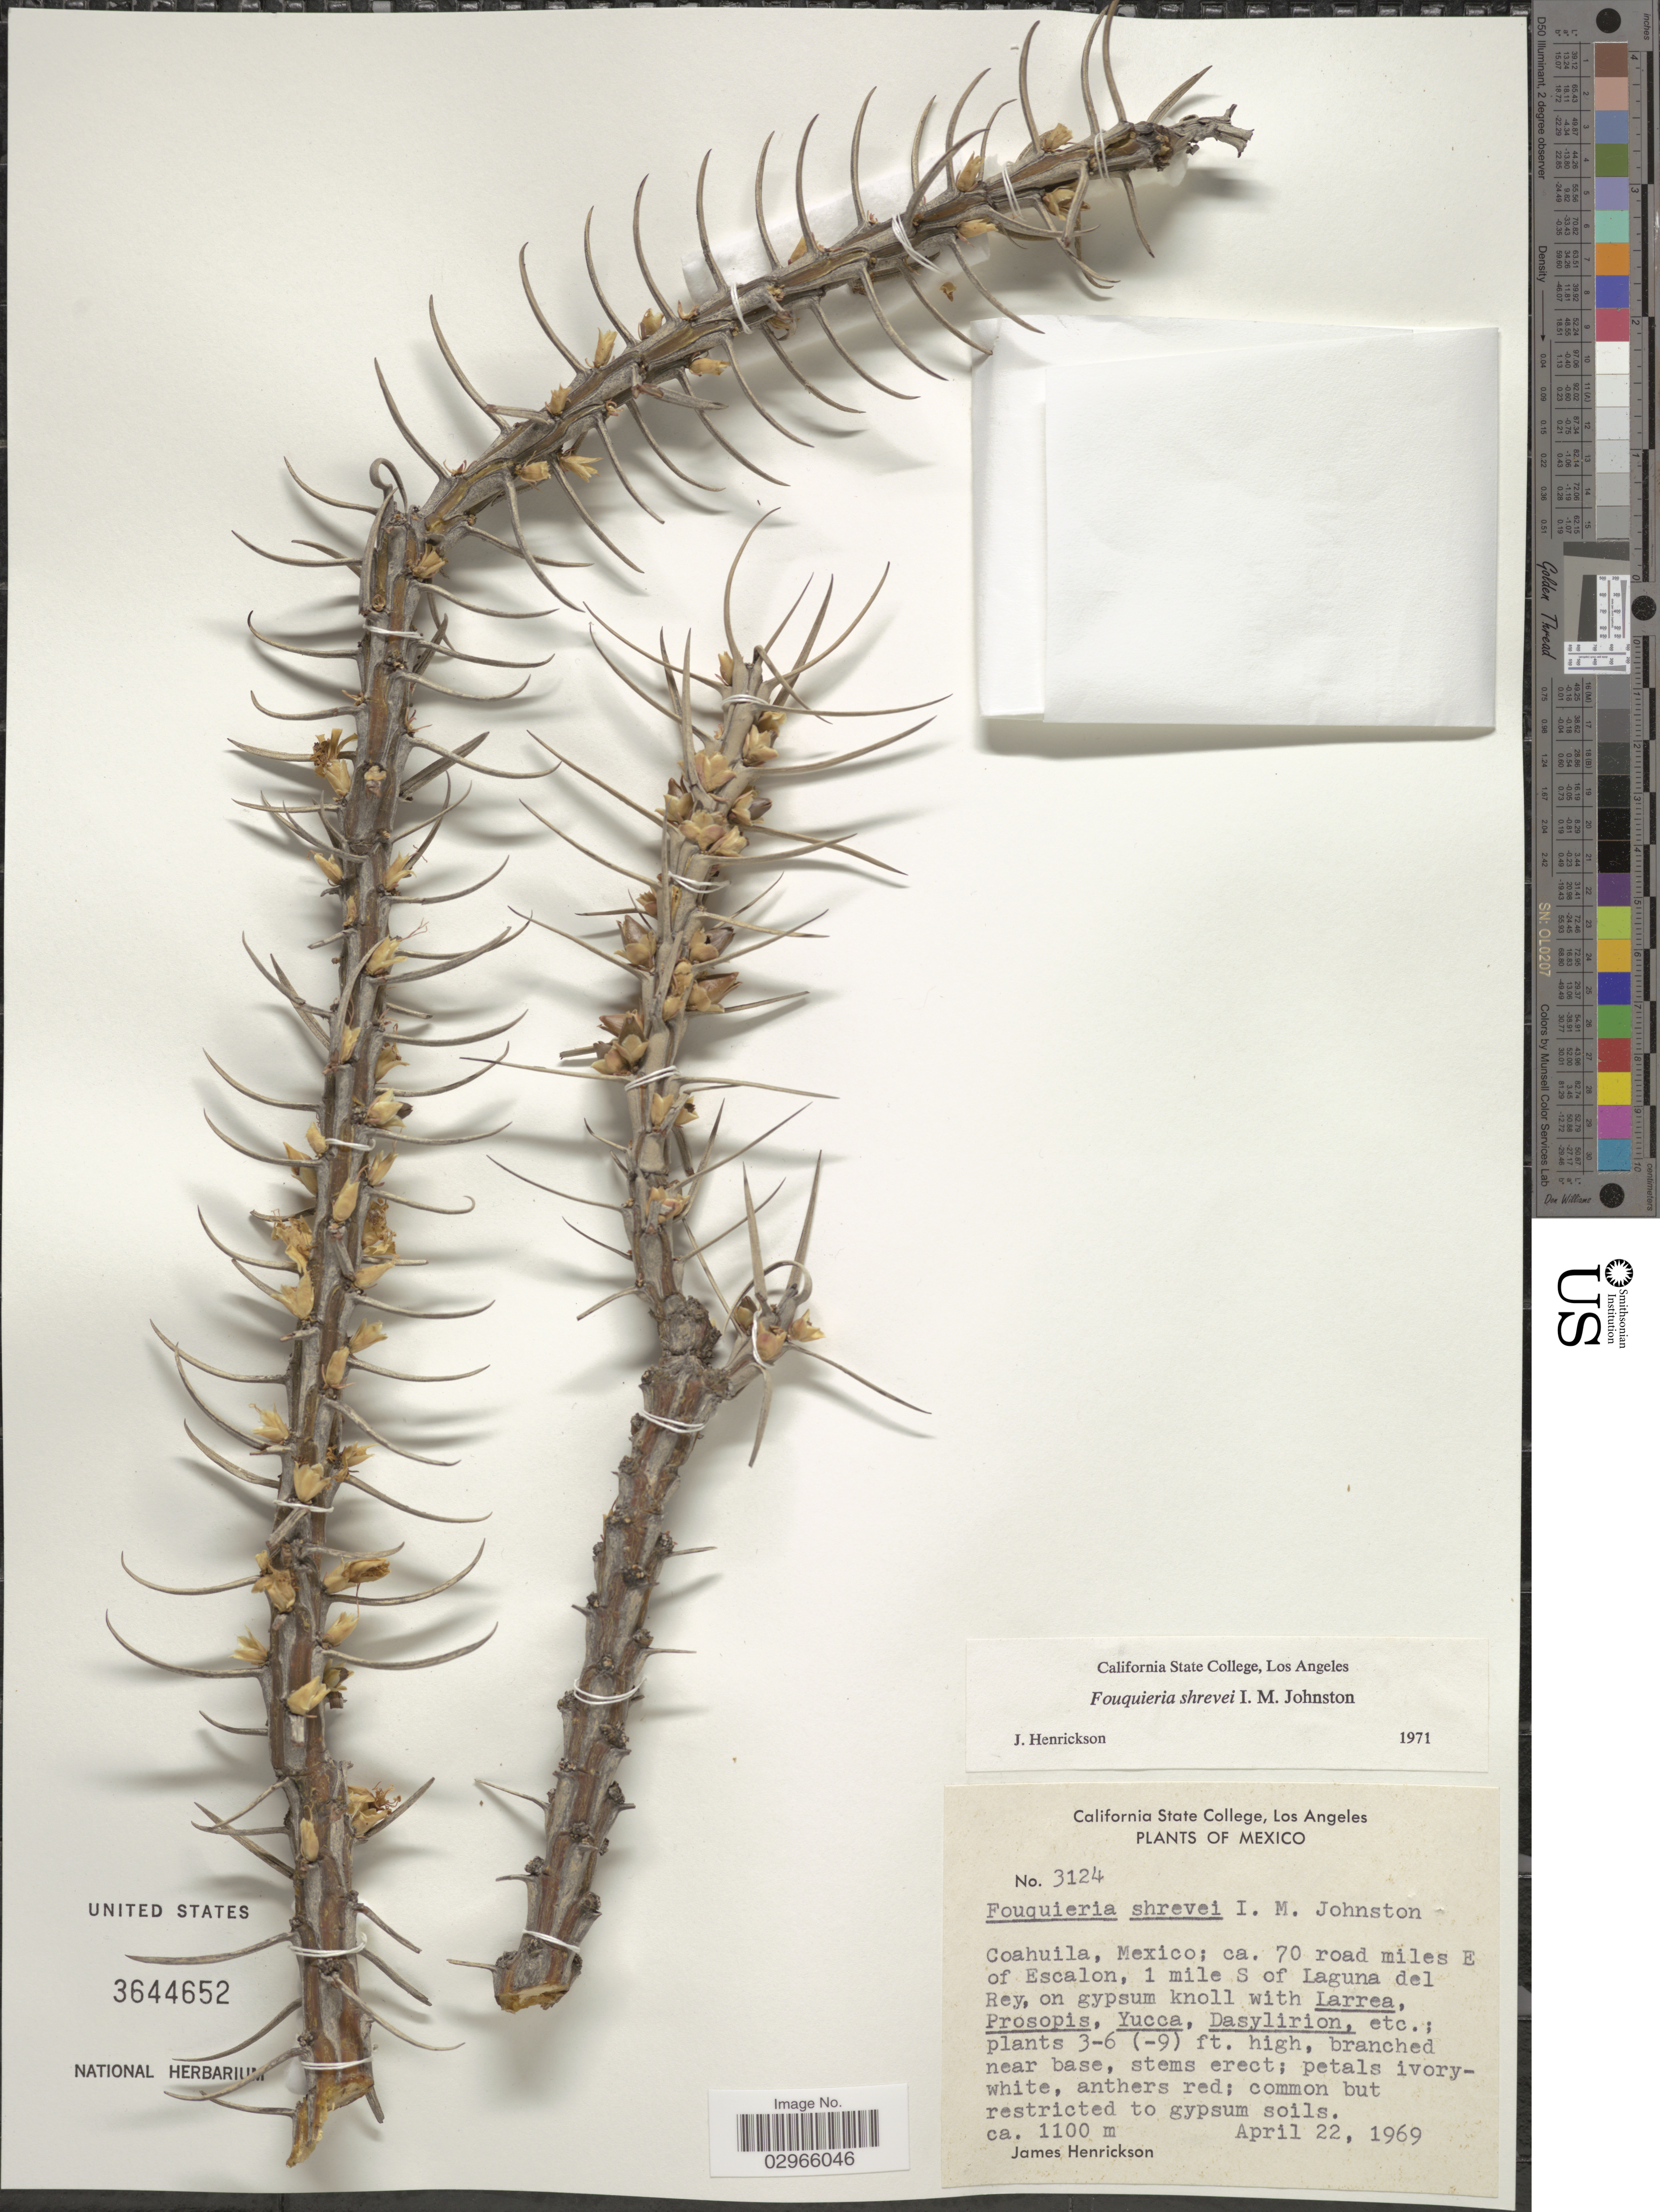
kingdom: Plantae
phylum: Tracheophyta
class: Magnoliopsida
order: Ericales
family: Fouquieriaceae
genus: Fouquieria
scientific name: Fouquieria shrevei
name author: I.M. Johnst.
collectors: J. Henrickson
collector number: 3124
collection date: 1969-04-22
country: Mexico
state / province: Coahuila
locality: Ca. 70 road miles E of Escalon, 1 mile S of Laguna del Rey.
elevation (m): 1100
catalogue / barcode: US 3644652